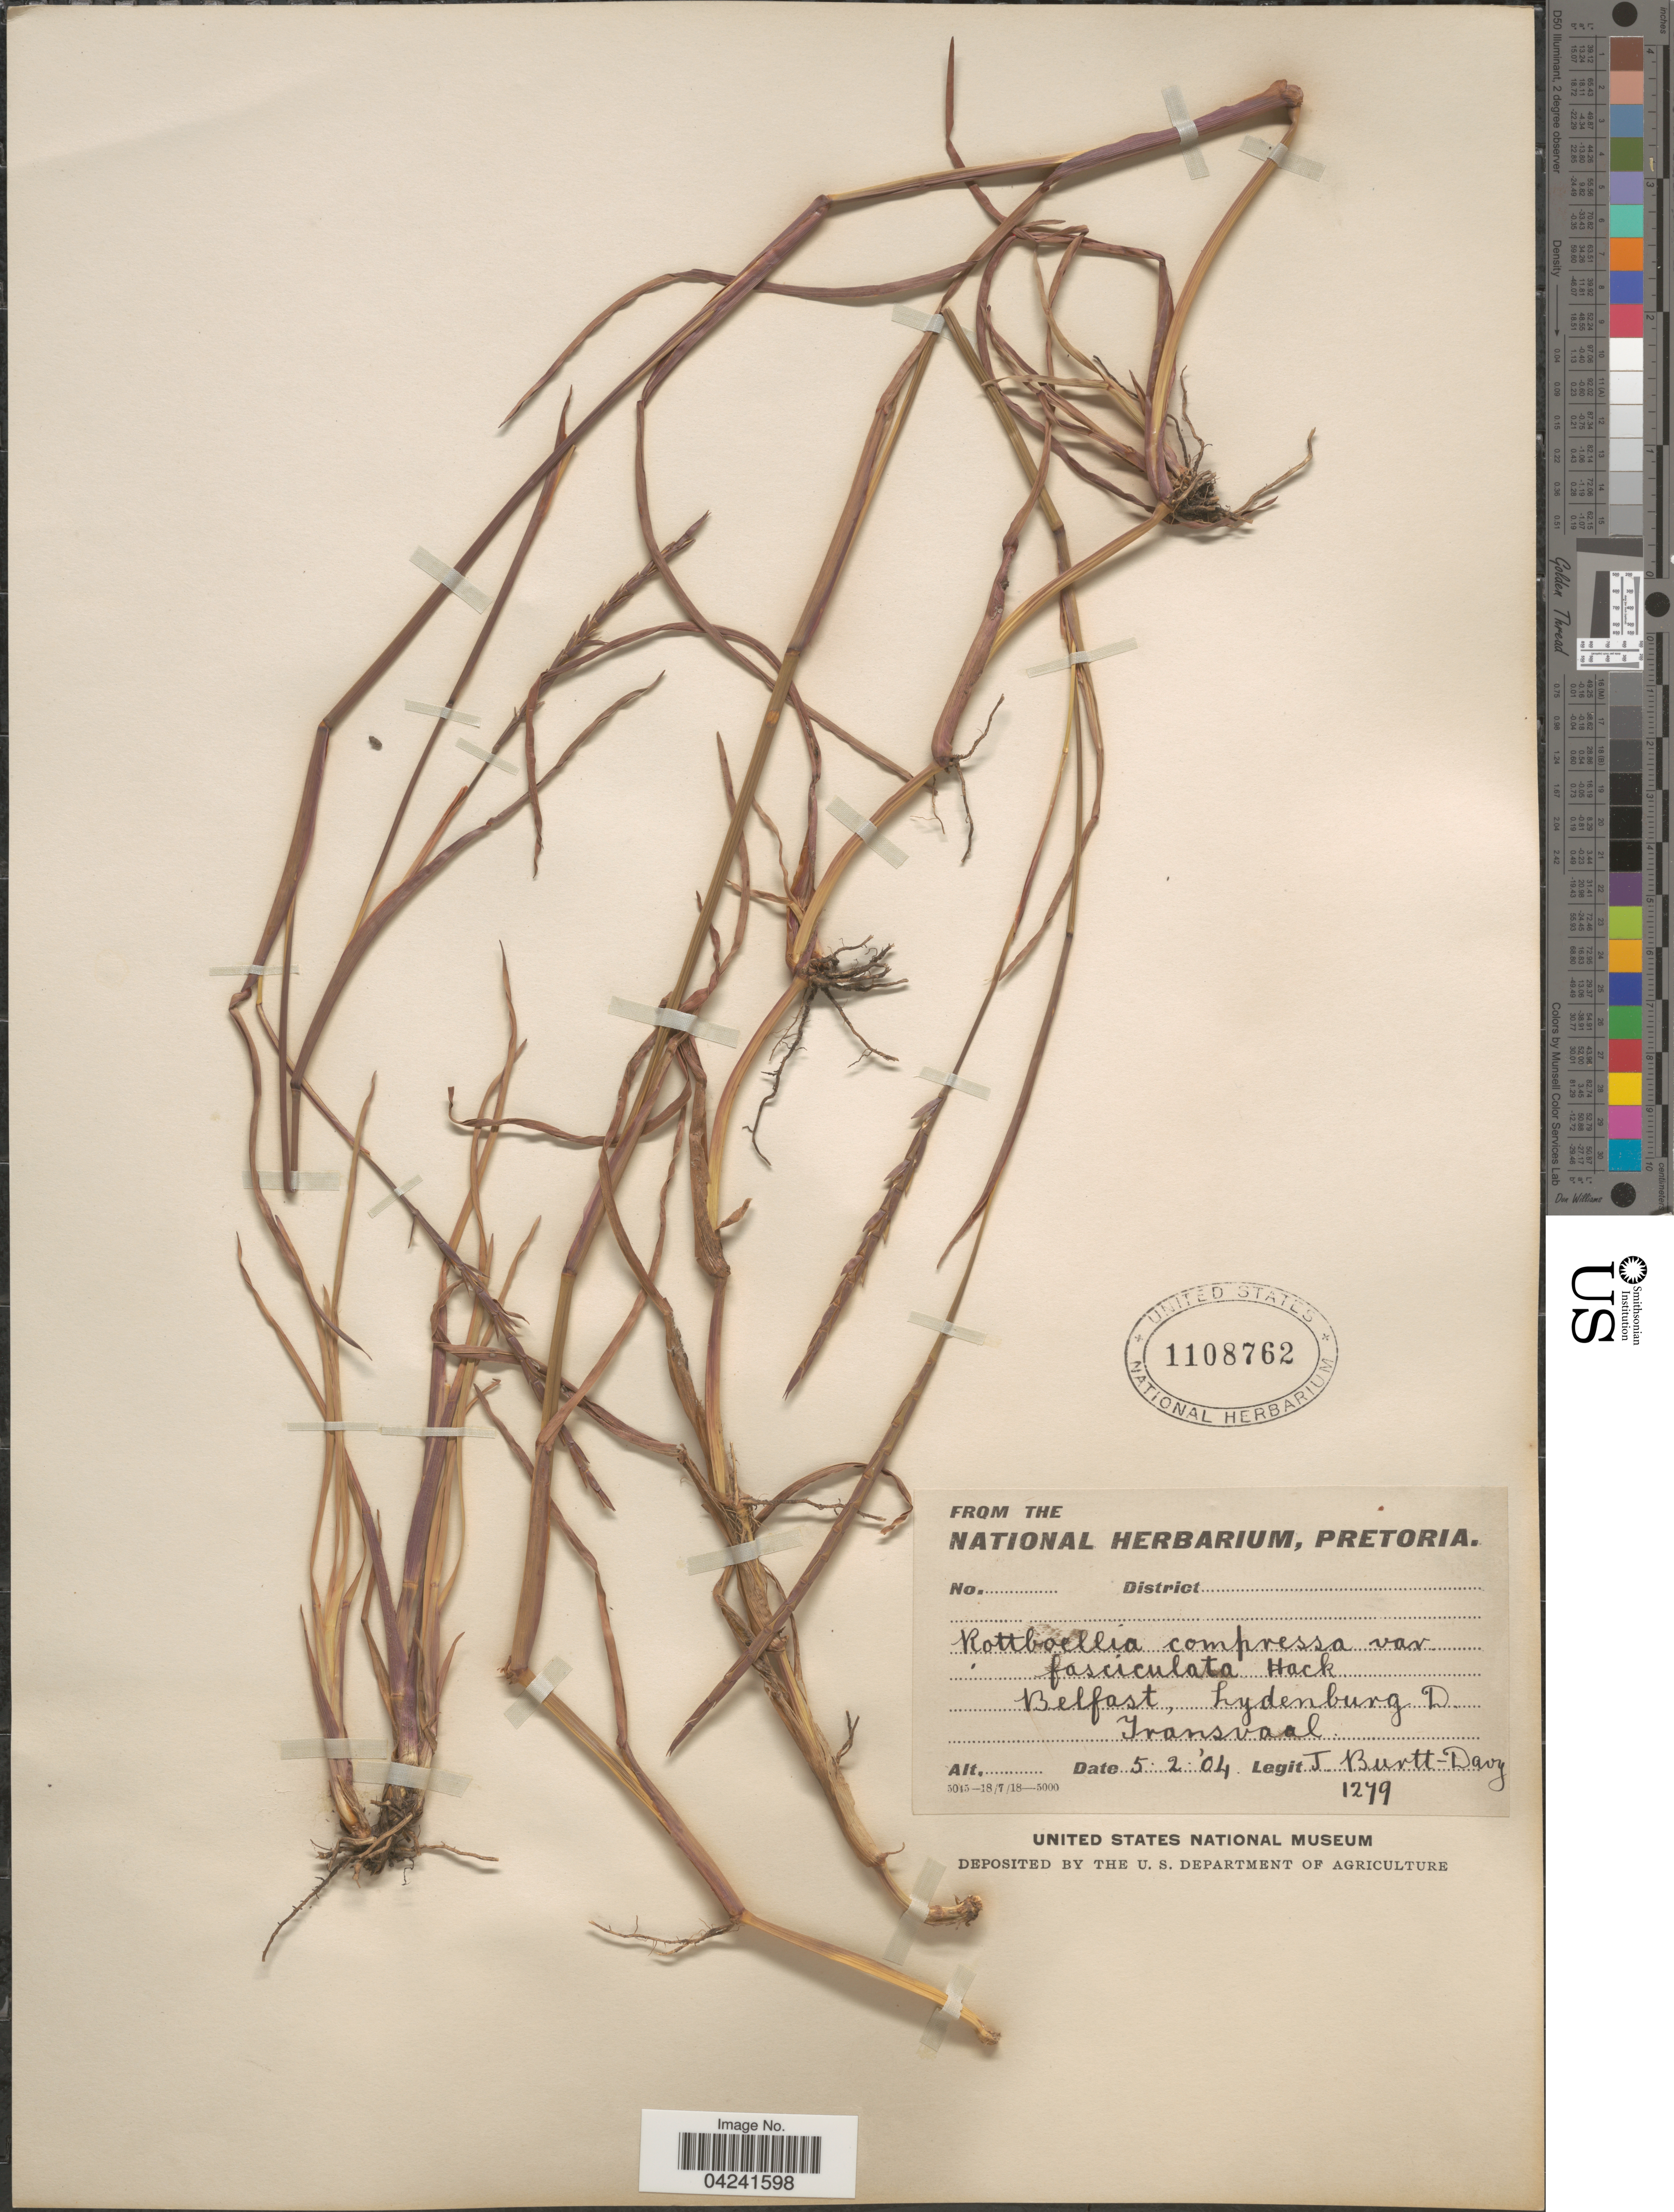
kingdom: Plantae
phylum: Tracheophyta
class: Liliopsida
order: Poales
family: Poaceae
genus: Hemarthria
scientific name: Hemarthria compressa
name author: (L.) R. Br.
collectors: J. Burtt Davy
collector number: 1279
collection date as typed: Transcribed d/m/y: 5/2/4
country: South Africa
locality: Belfast, Lydenburg D. Transvaal.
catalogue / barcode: US 1108762